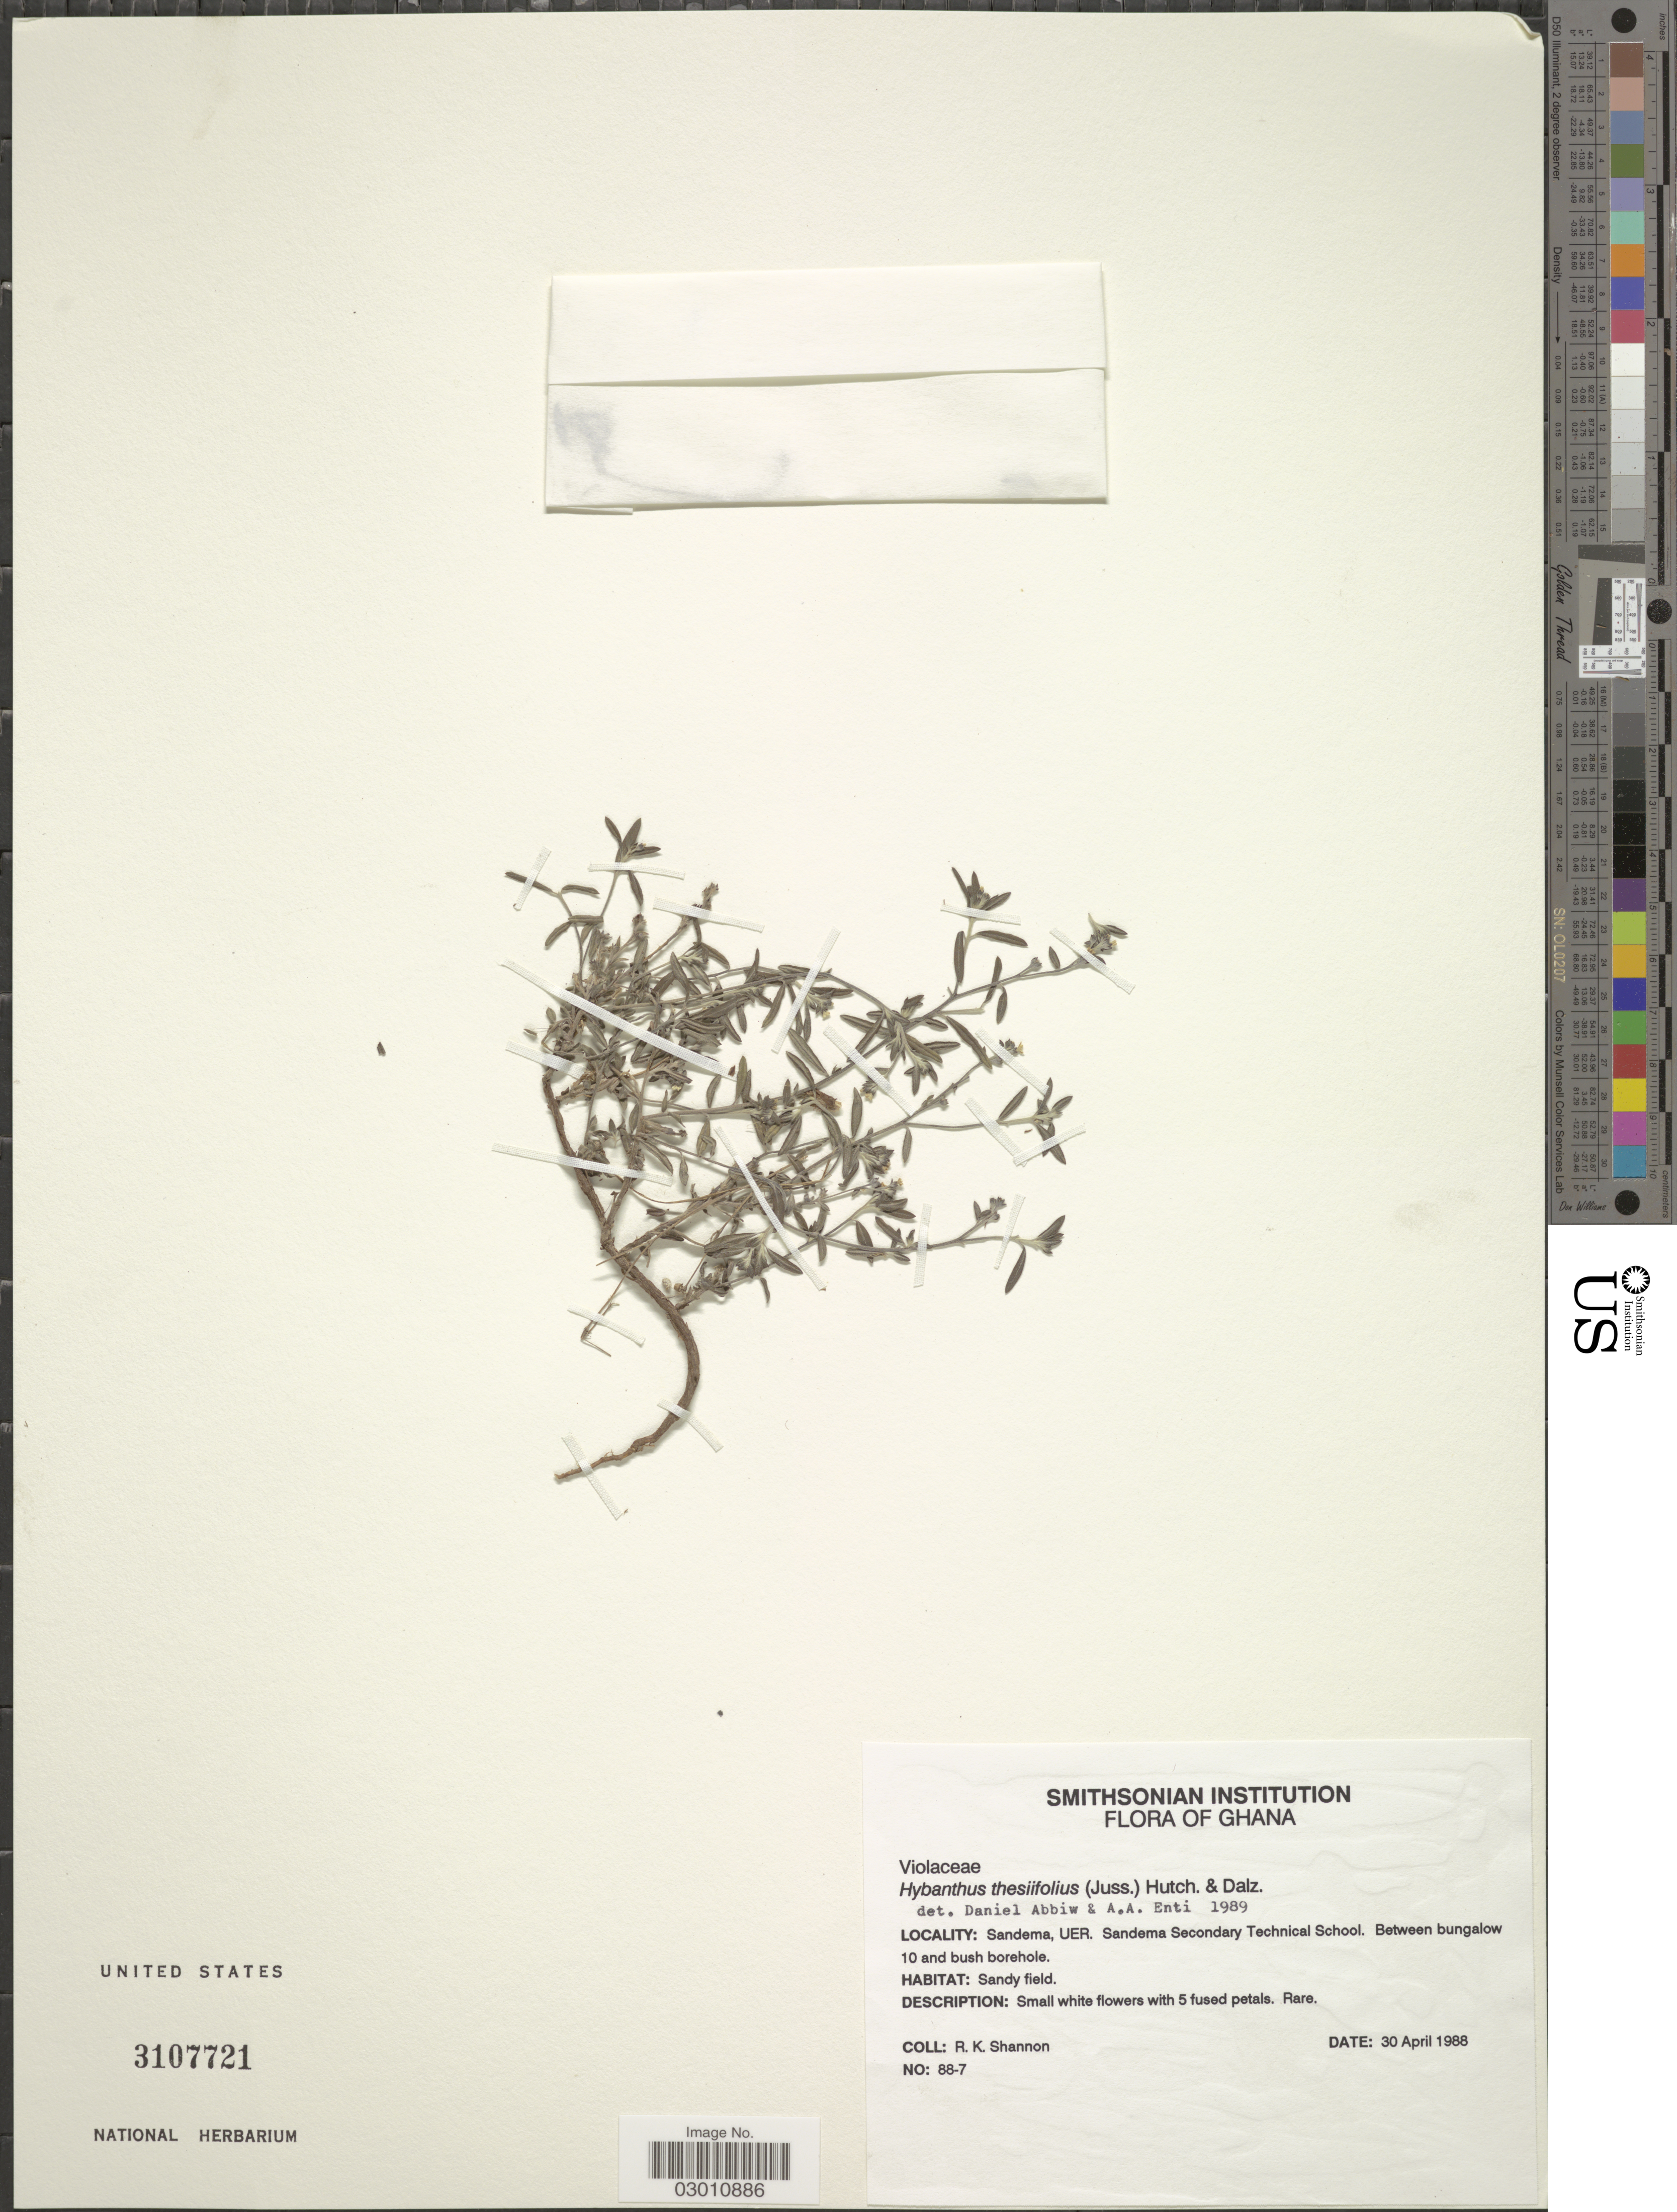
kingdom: Plantae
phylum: Tracheophyta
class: Magnoliopsida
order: Malpighiales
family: Violaceae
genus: Pigea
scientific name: Pigea enneasperma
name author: (L.) P.I. Forst.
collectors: R. Shannon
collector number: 88-7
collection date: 1988-04-30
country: Ghana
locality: Sandema, UER. Sandema Secondary Technical School. Between bungalow 10 and bush borehole.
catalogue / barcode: US 3107721